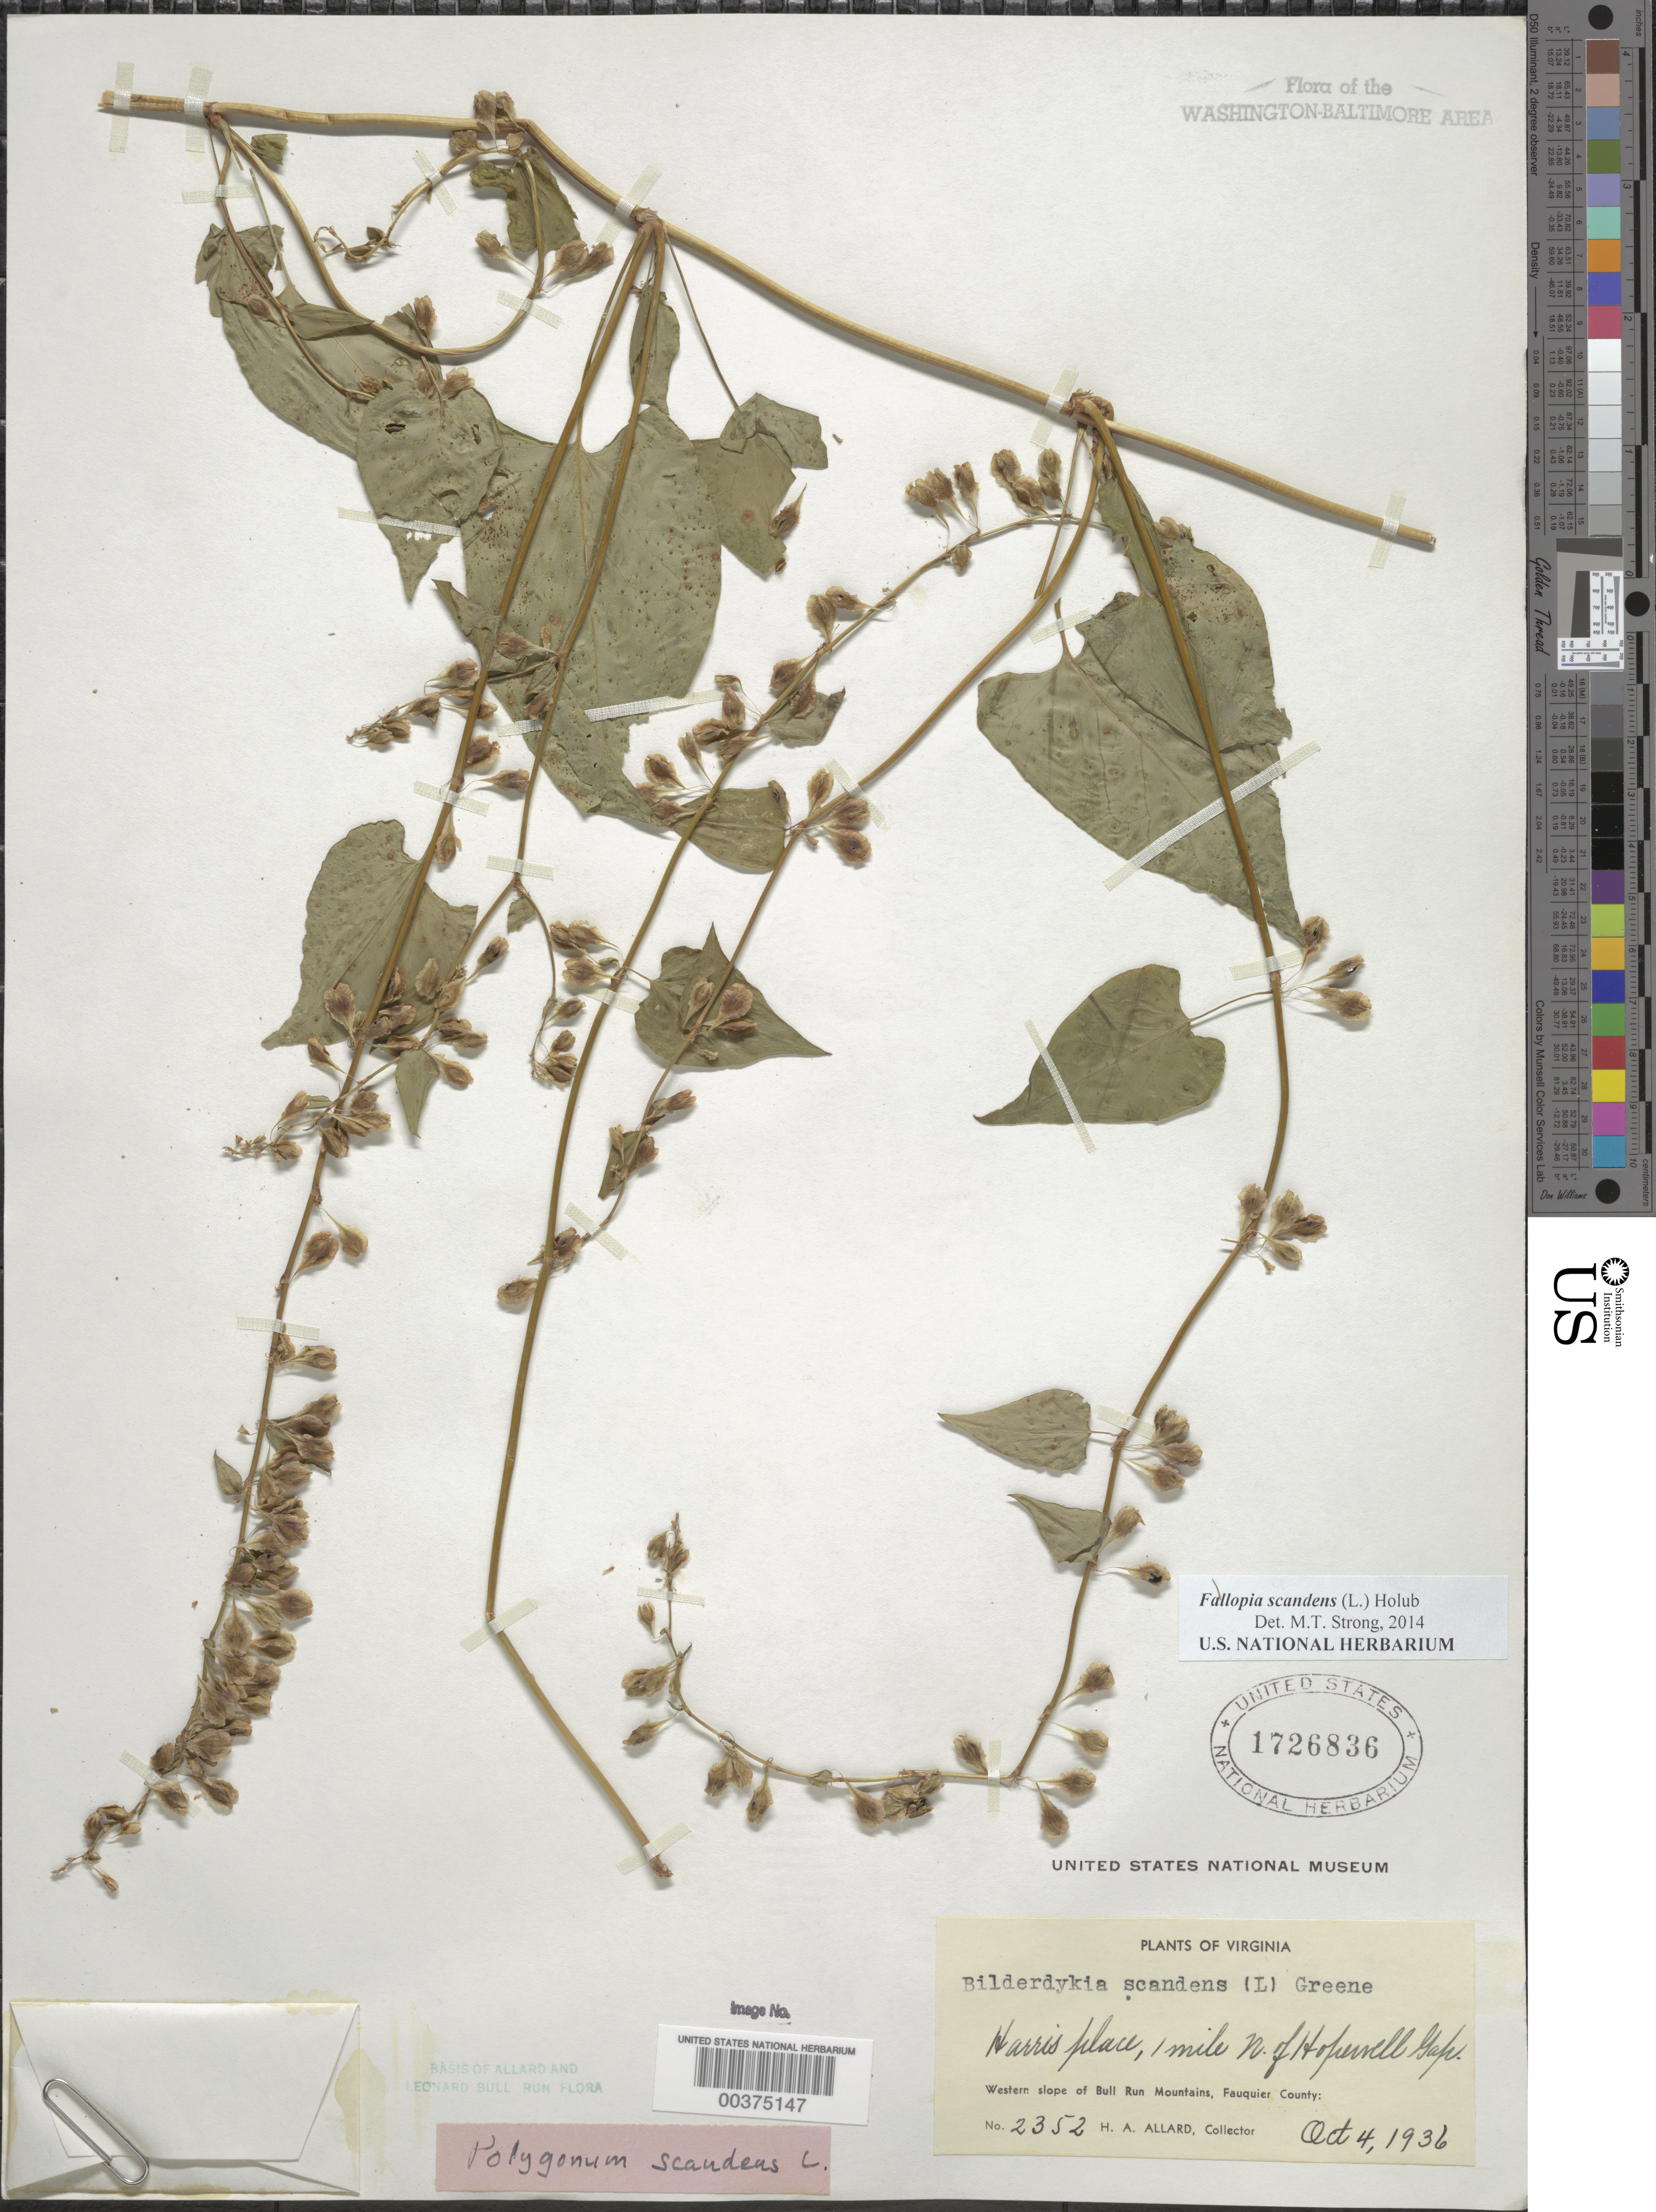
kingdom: Plantae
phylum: Tracheophyta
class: Magnoliopsida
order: Caryophyllales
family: Polygonaceae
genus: Fallopia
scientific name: Fallopia scandens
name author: (L.) Holub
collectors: H. A. Allard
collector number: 2352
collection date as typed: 04 Oct 1936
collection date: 1936-10-04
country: United States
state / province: Virginia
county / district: Fauquier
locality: North of Hopewell Gap, Harris place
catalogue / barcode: US 1726836